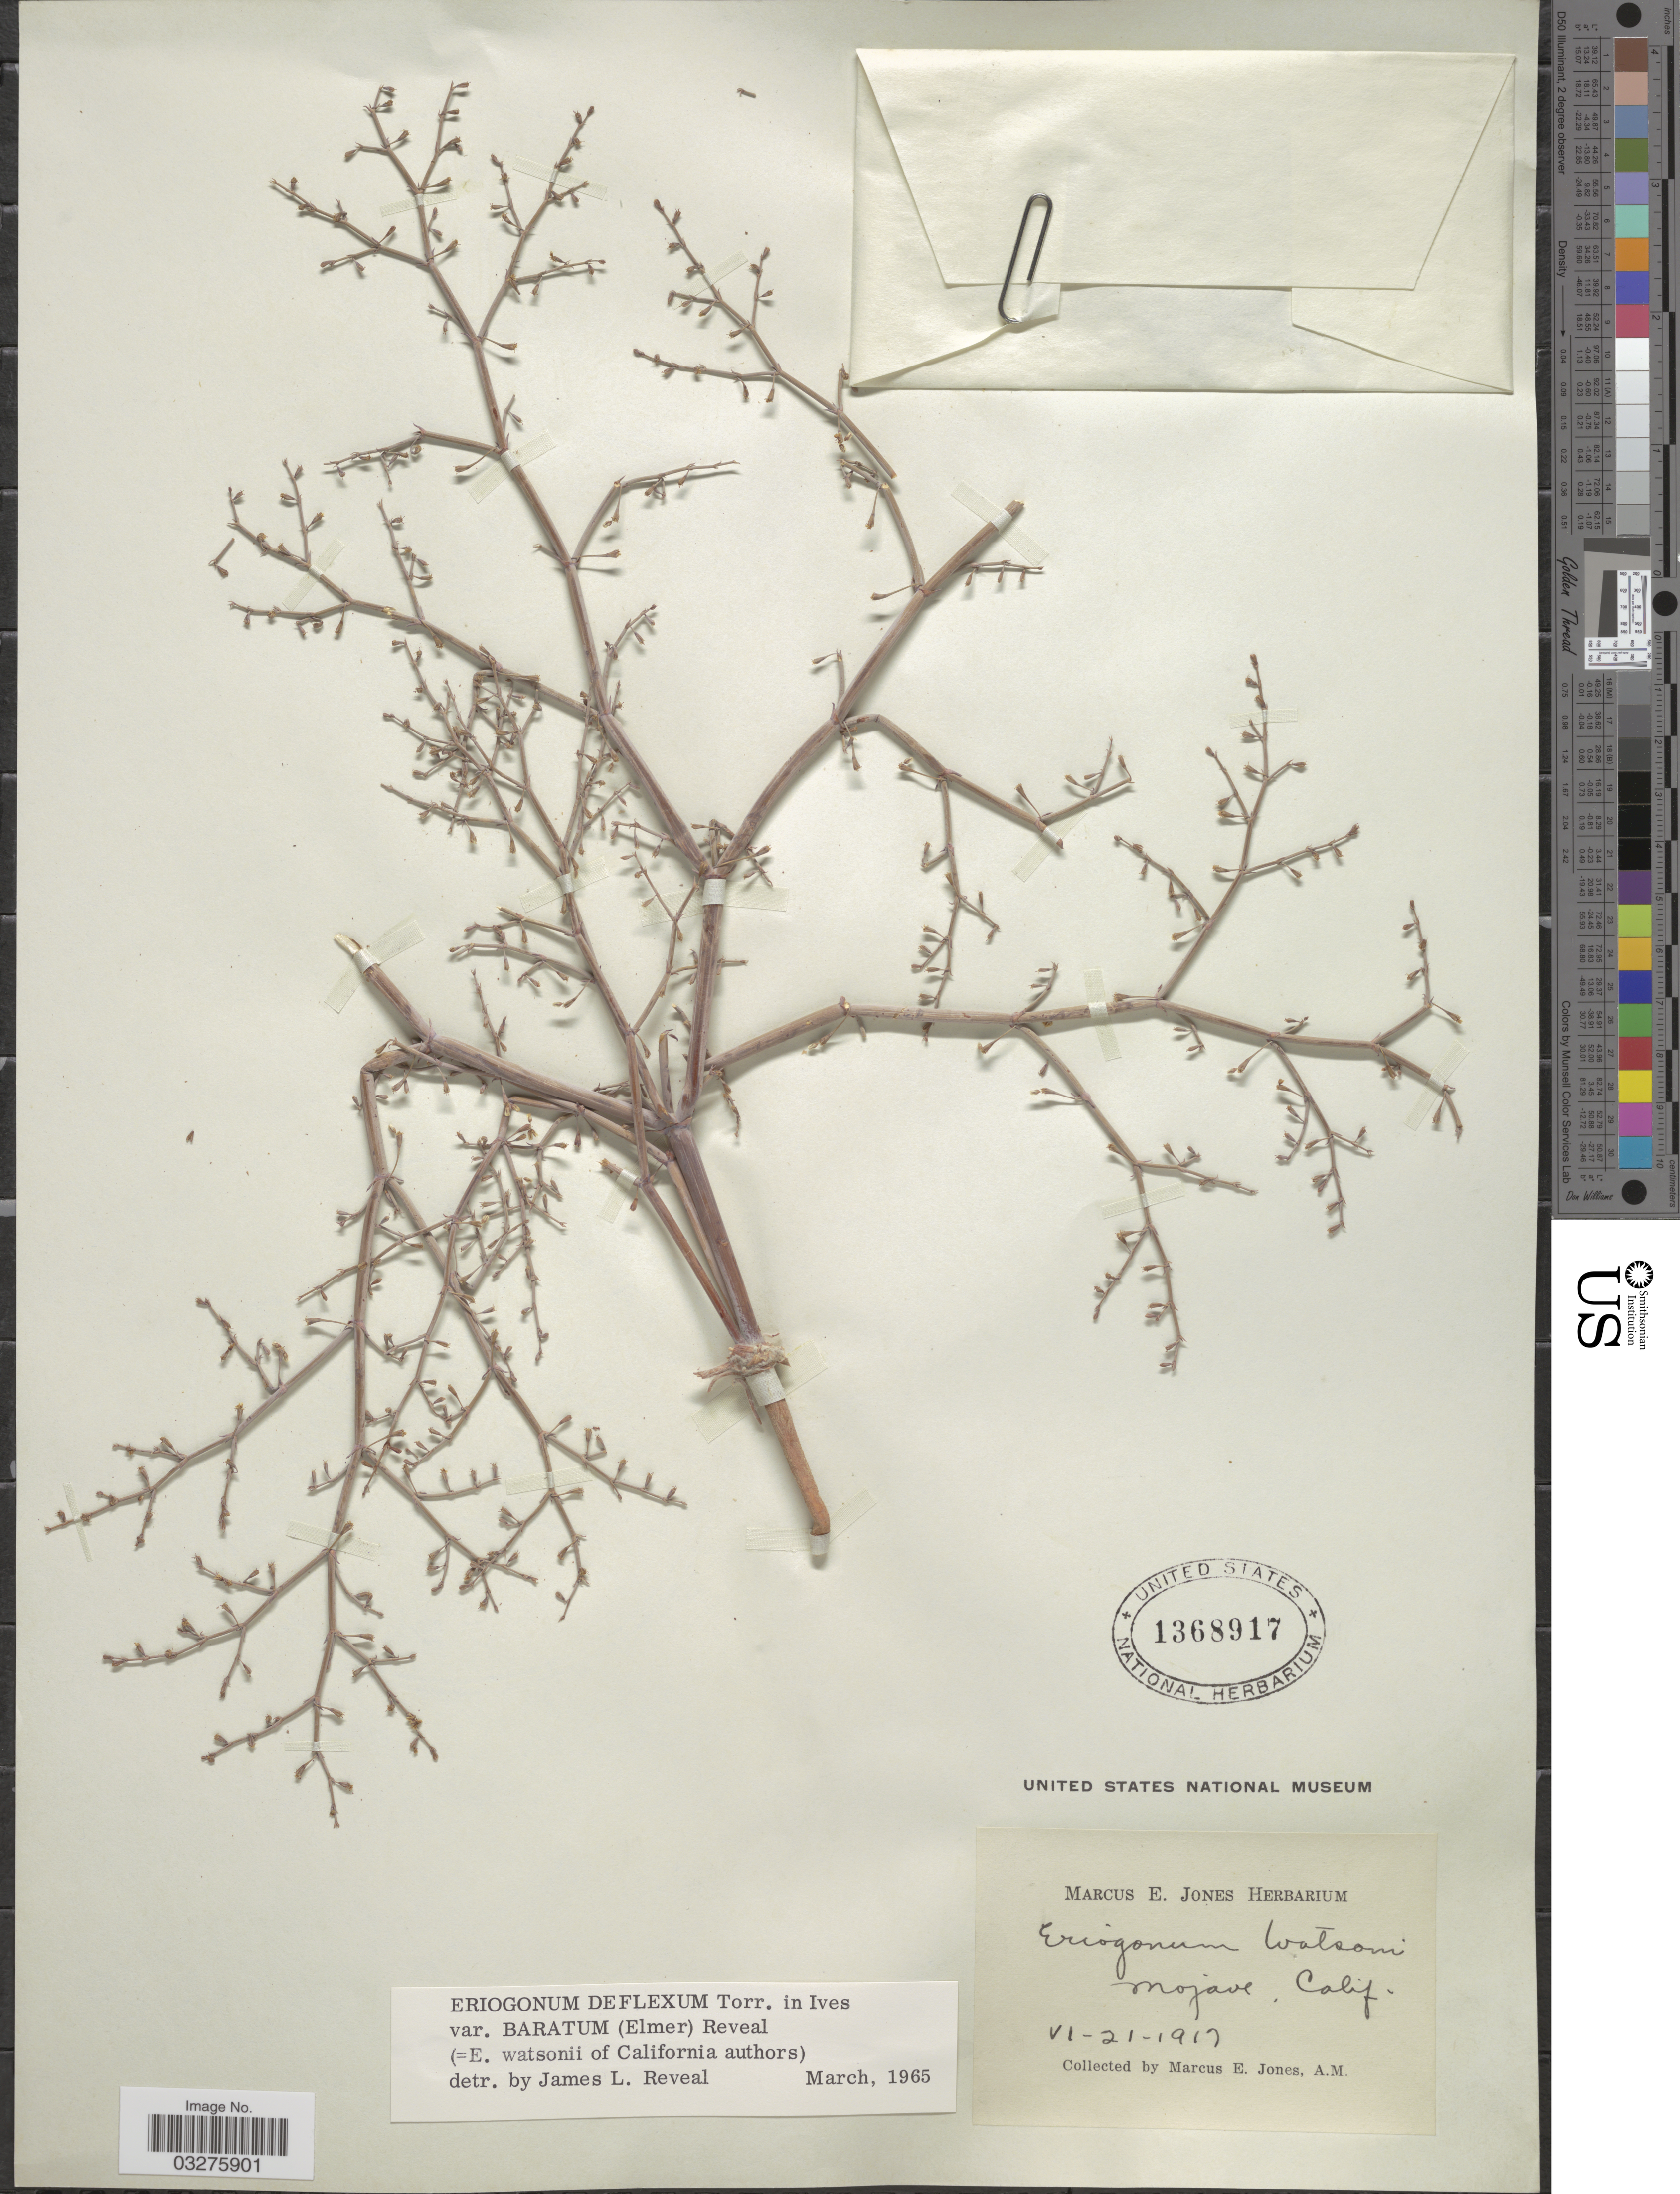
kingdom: Plantae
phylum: Tracheophyta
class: Magnoliopsida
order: Caryophyllales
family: Polygonaceae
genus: Eriogonum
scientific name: Eriogonum deflexum var. baratum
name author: (Elmer) Reveal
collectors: M. E. Jones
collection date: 1917-06-21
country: United States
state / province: California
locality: Mojave.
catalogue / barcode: US 1368917